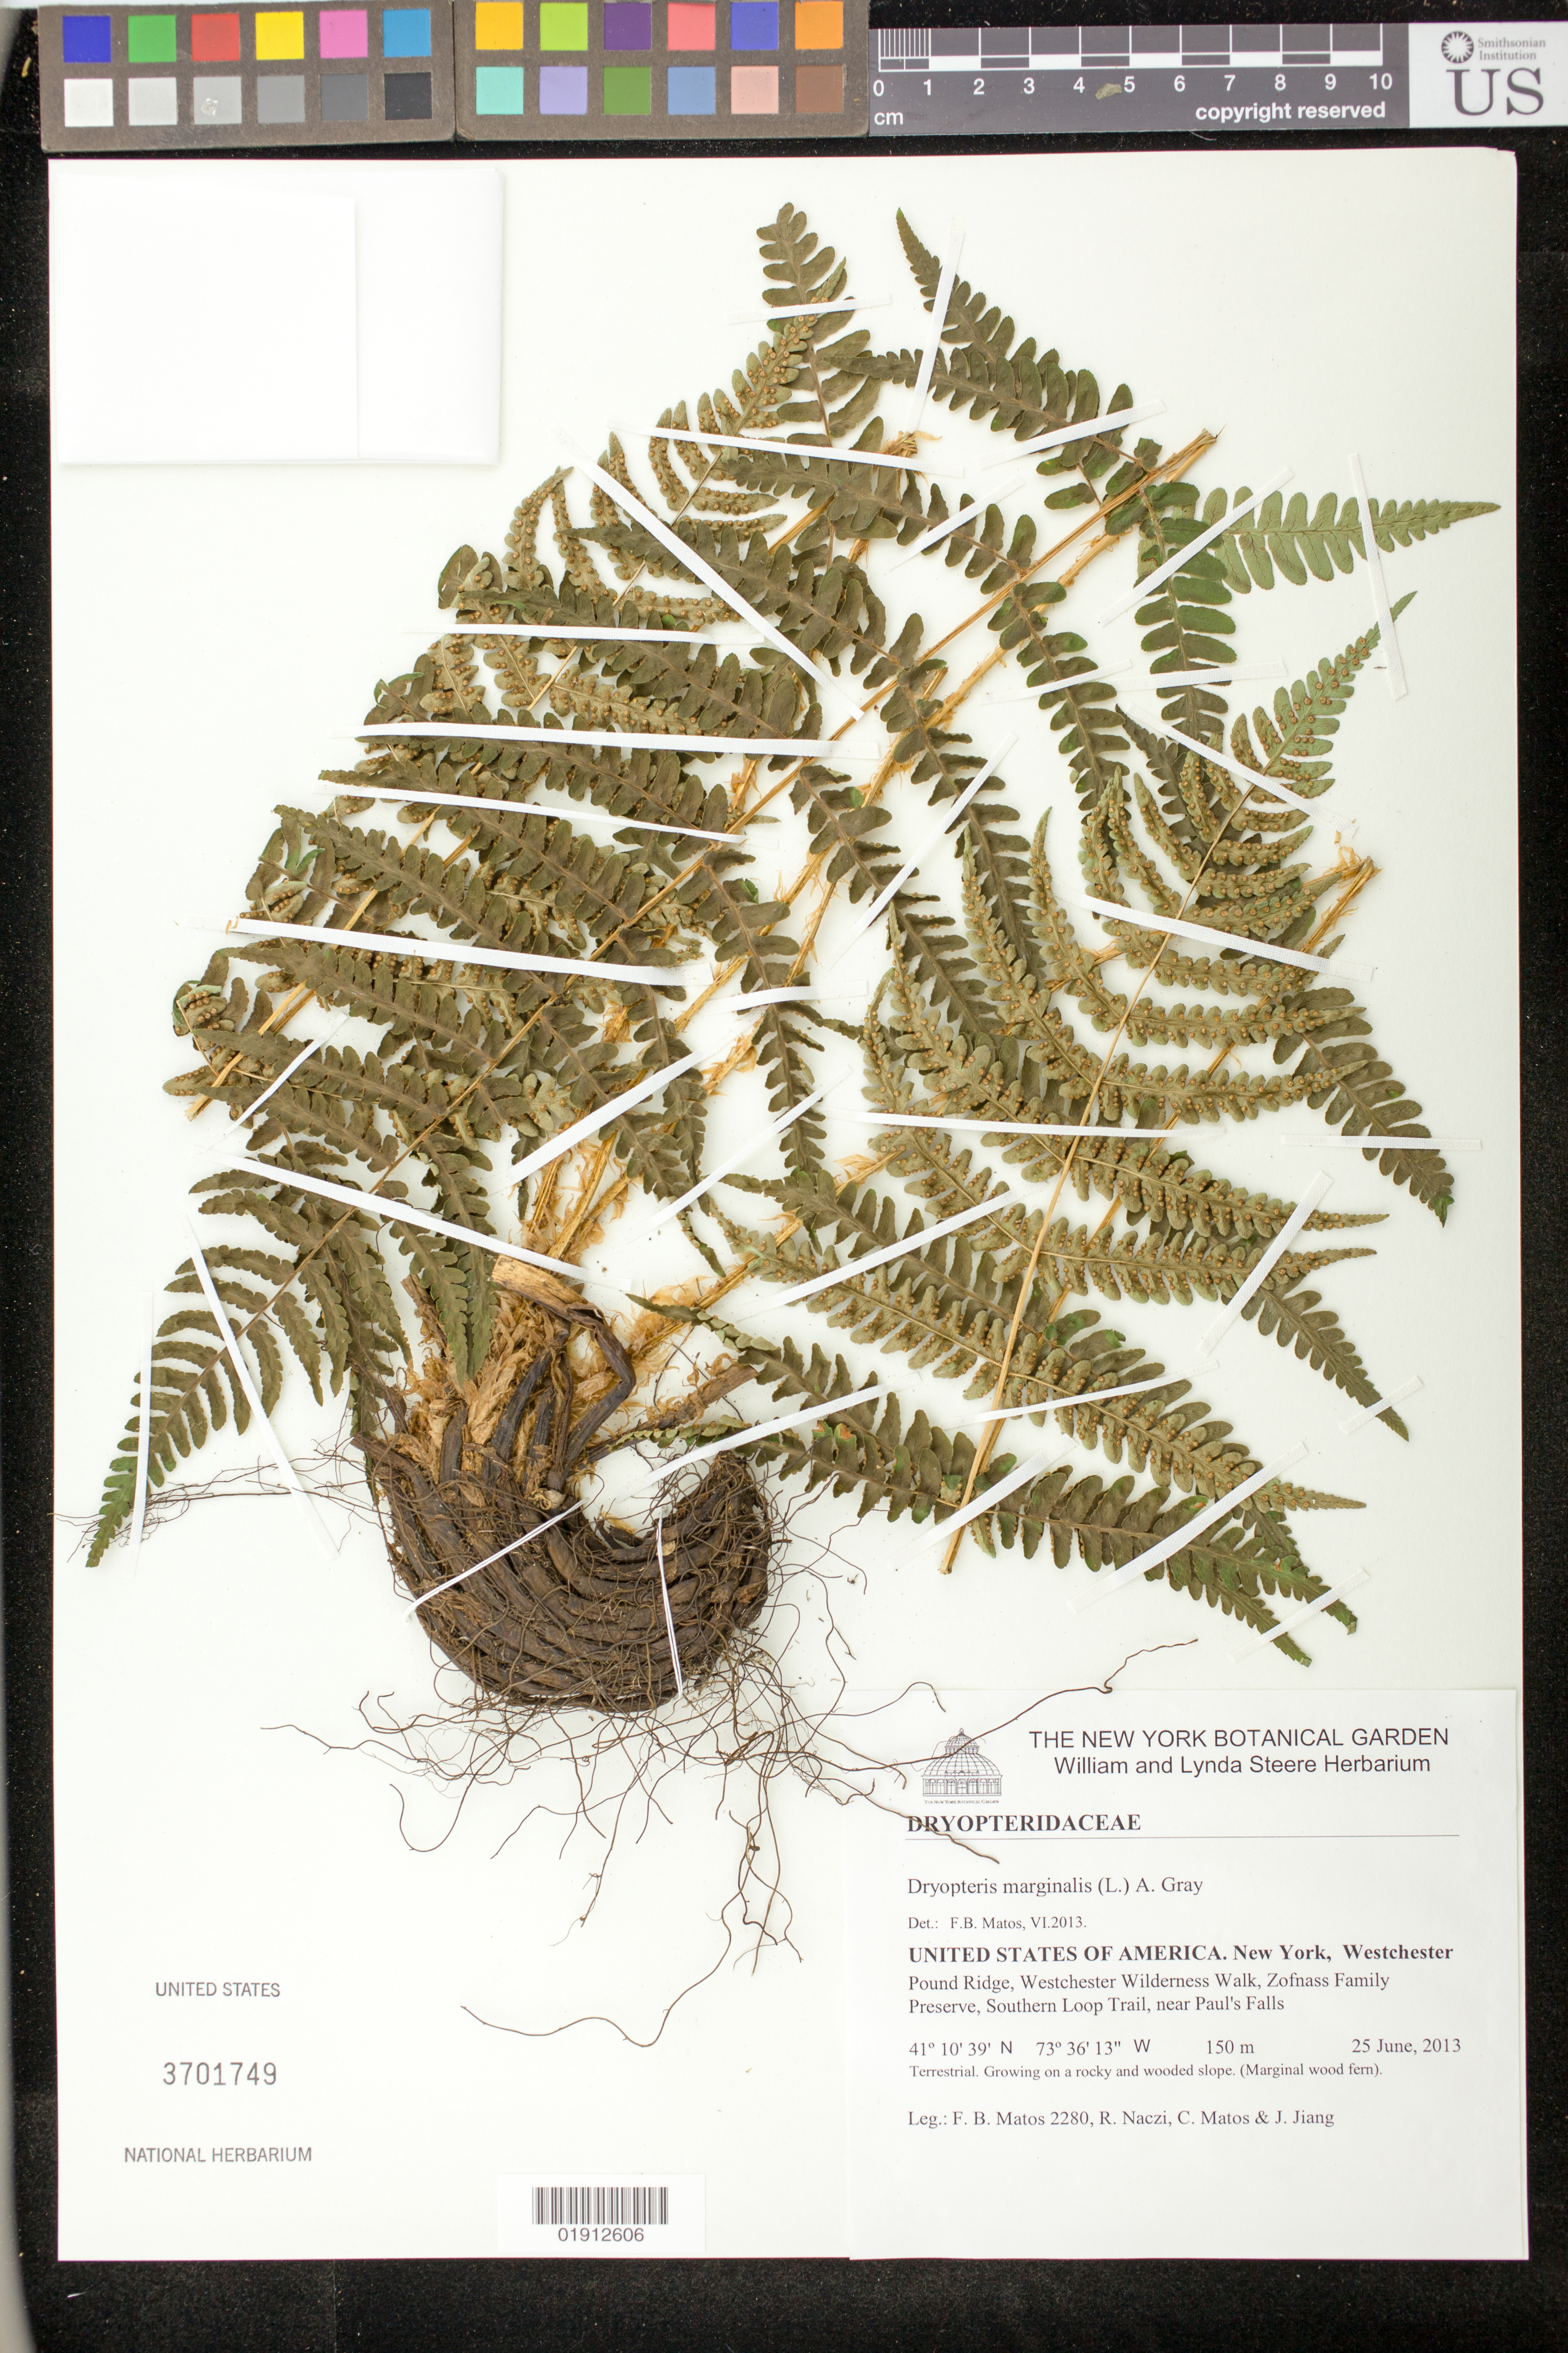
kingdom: Plantae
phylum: Tracheophyta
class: Polypodiopsida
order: Polypodiales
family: Dryopteridaceae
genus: Dryopteris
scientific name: Dryopteris marginalis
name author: (L.) A. Gray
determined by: Matos, F. B.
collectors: F. Matos, R. F. C. Naczi, C. Matos & J. Jiang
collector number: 2280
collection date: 2013-06-25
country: United States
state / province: New York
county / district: Westchester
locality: Pound Ridge, Westchester Wilderness Walk, Zofnass Family Preserve, Southern Loop Trail, near Paul's Falls.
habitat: Growing on a rocky and wooded slope.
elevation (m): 150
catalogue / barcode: US 3701749